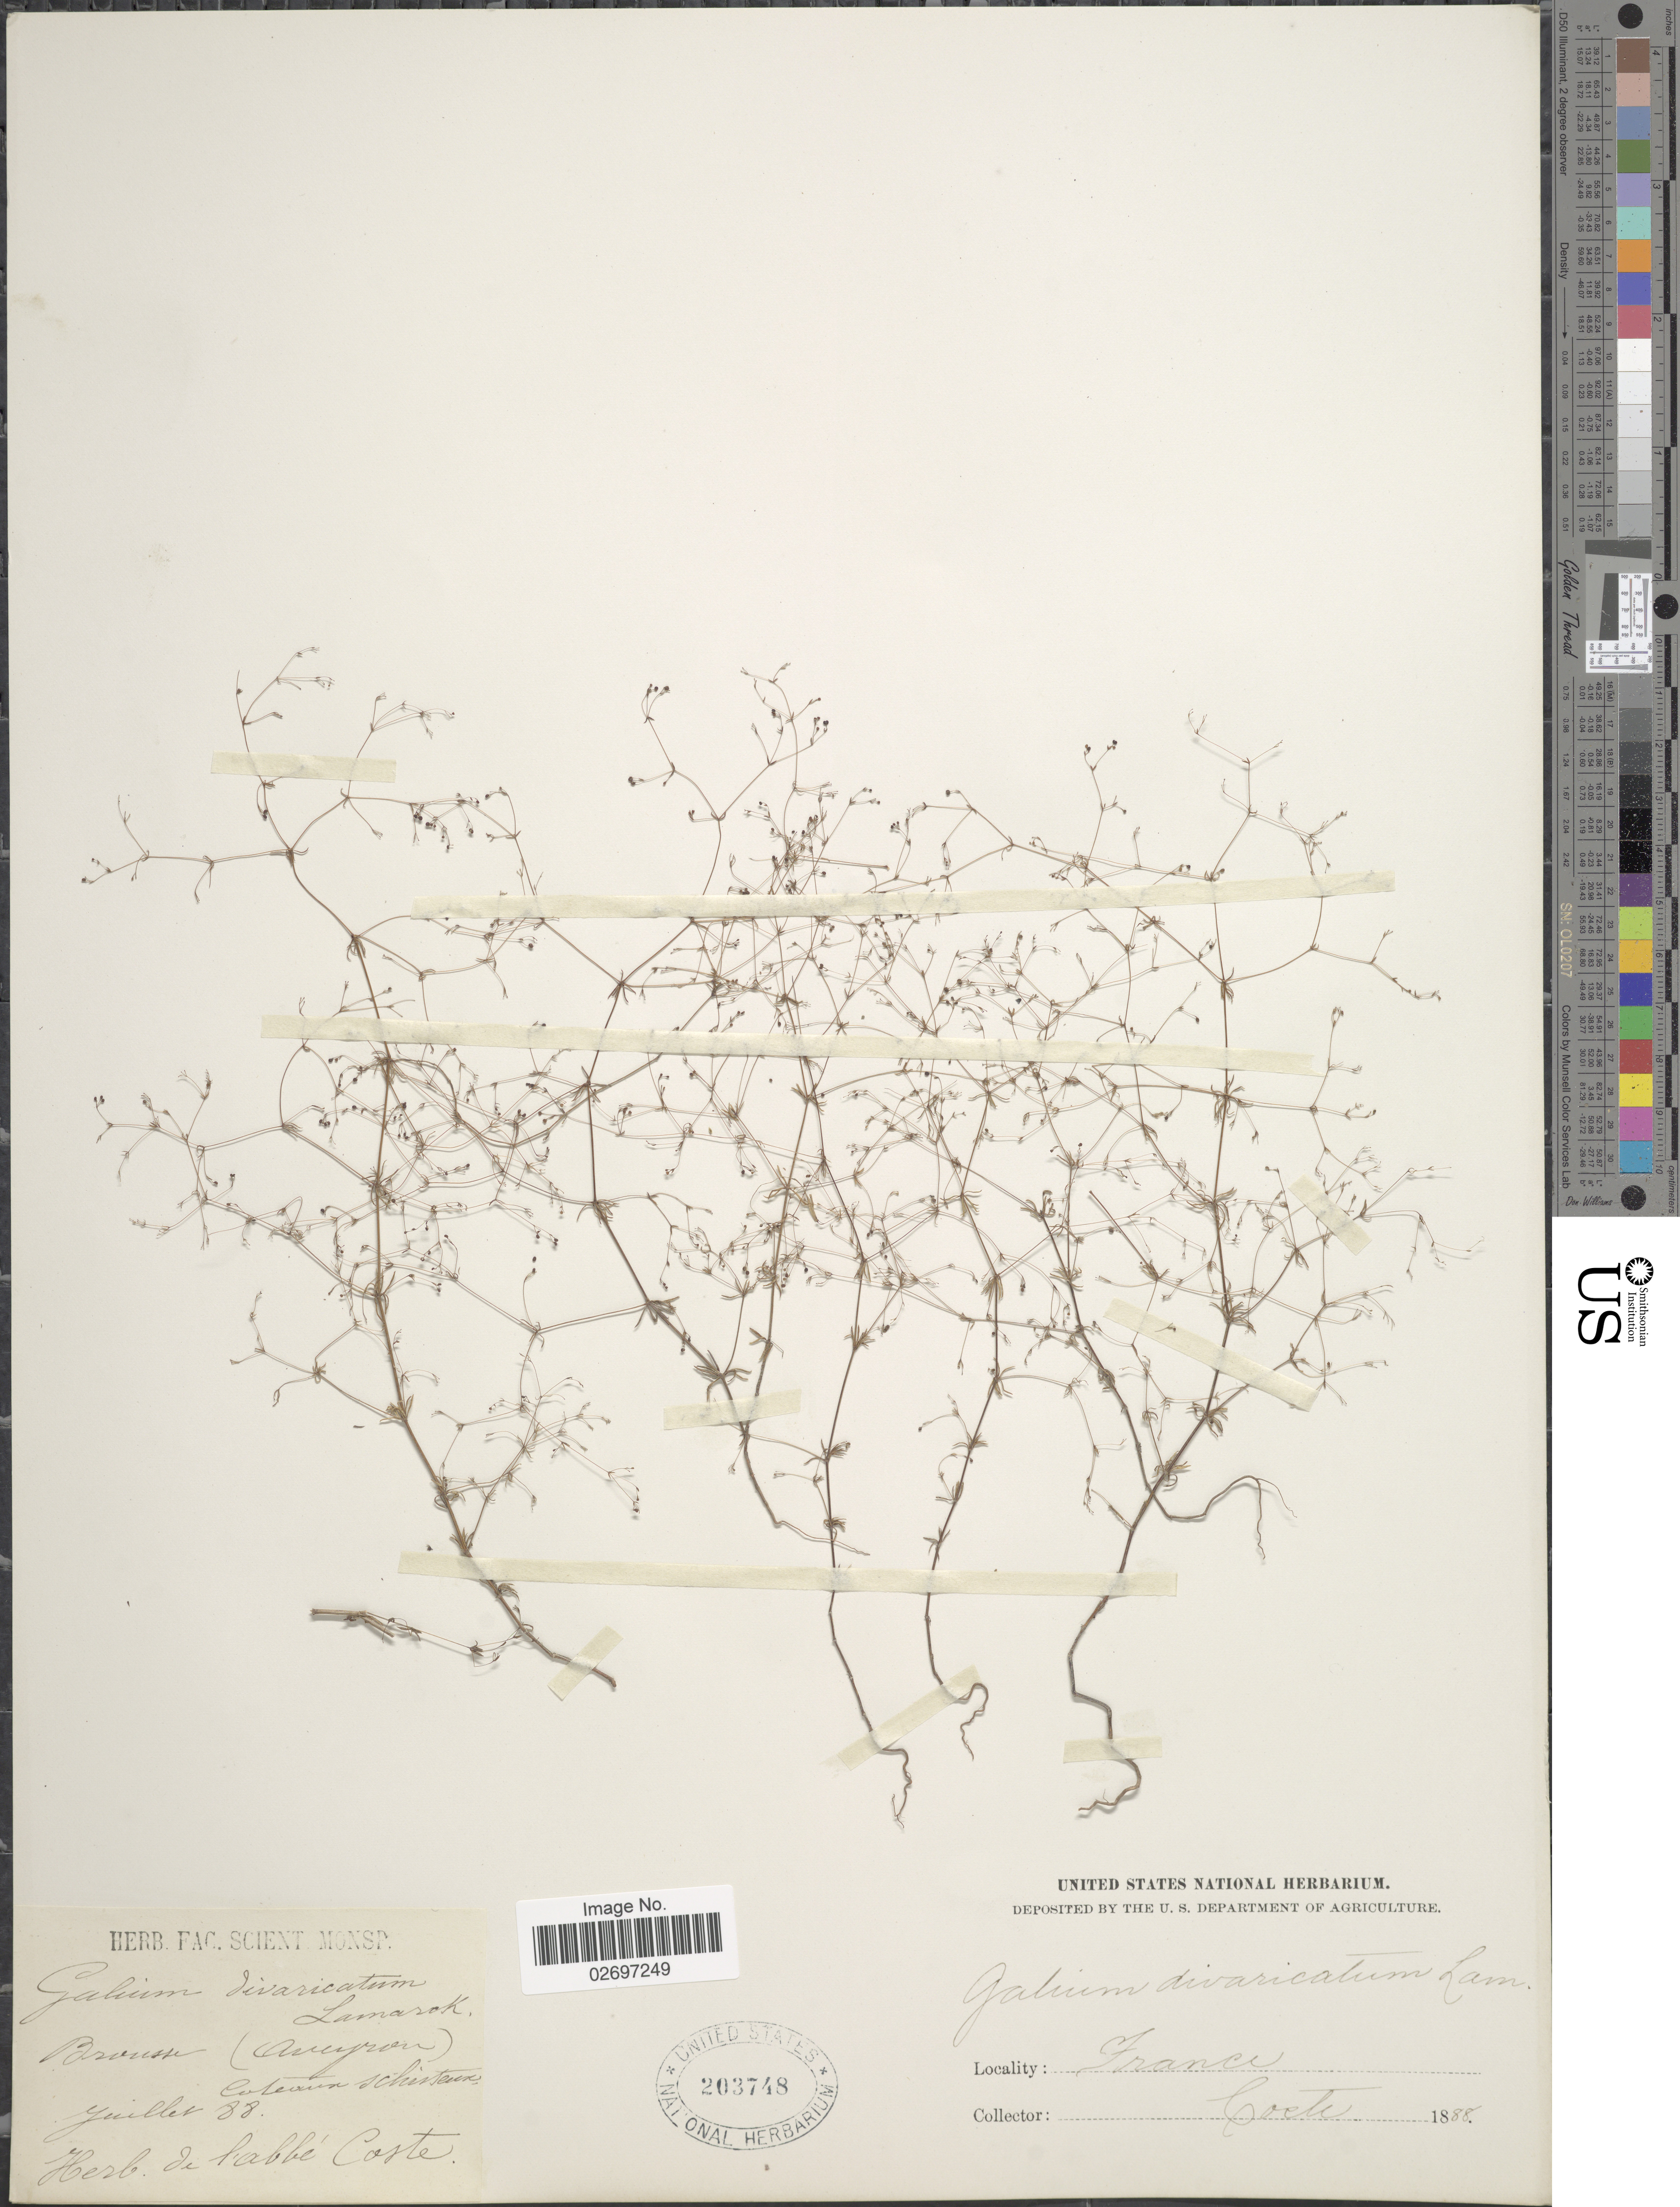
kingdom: Plantae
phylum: Tracheophyta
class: Magnoliopsida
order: Gentianales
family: Rubiaceae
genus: Galium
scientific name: Galium divaricatum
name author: Pourr. ex Lam.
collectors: Ex herb. de l'abbé Coste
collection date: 1888-07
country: France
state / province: Auvergne-Rhône-Alpes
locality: Broussu (Auvergron) coteaux schisteux [interpreted]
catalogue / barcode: US 203748